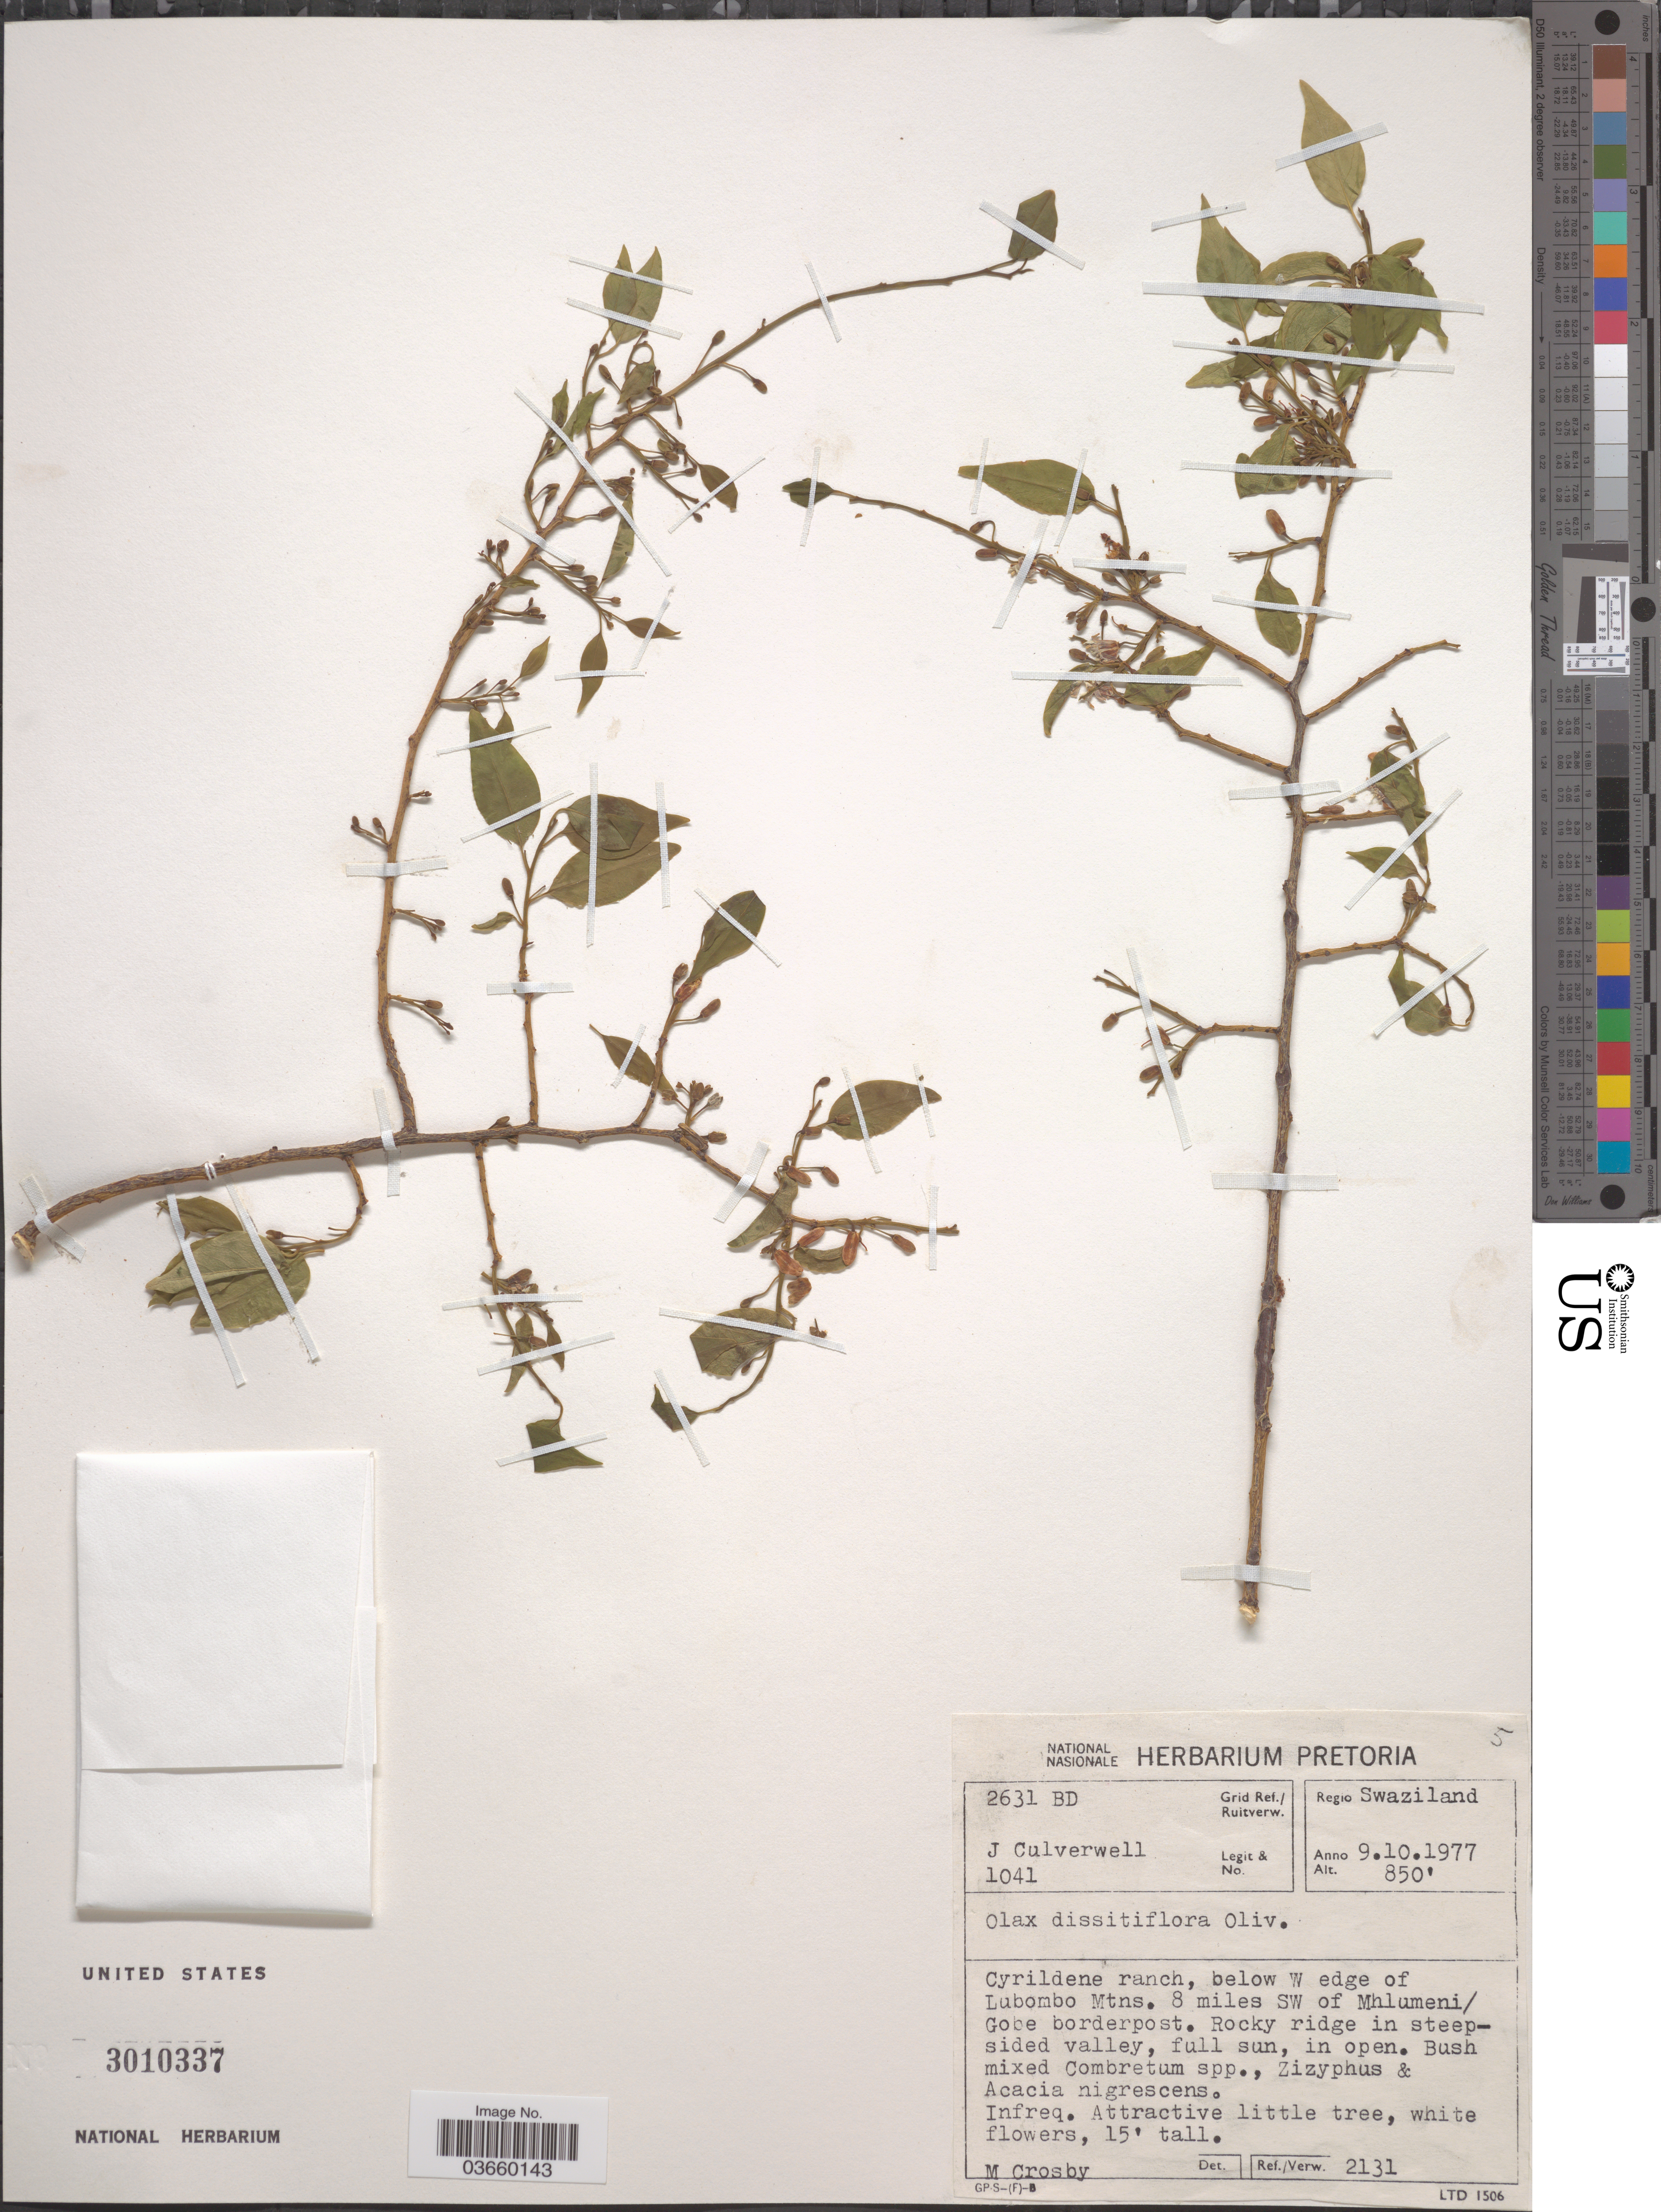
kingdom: Plantae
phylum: Tracheophyta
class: Magnoliopsida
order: Santalales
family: Olacaceae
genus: Olax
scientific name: Olax dissitiflora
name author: Oliv.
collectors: J. Culverwell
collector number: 1041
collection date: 1977-10-09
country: Eswatini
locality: Regio Swaziland. Grid Ref./Ruitverw. 2631 BD. Cyrildene ranch, below W edge of Lubombo Mtns. 8 miles SW of Mhlumeni/ Gobe borderpost.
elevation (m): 259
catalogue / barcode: US 3010337